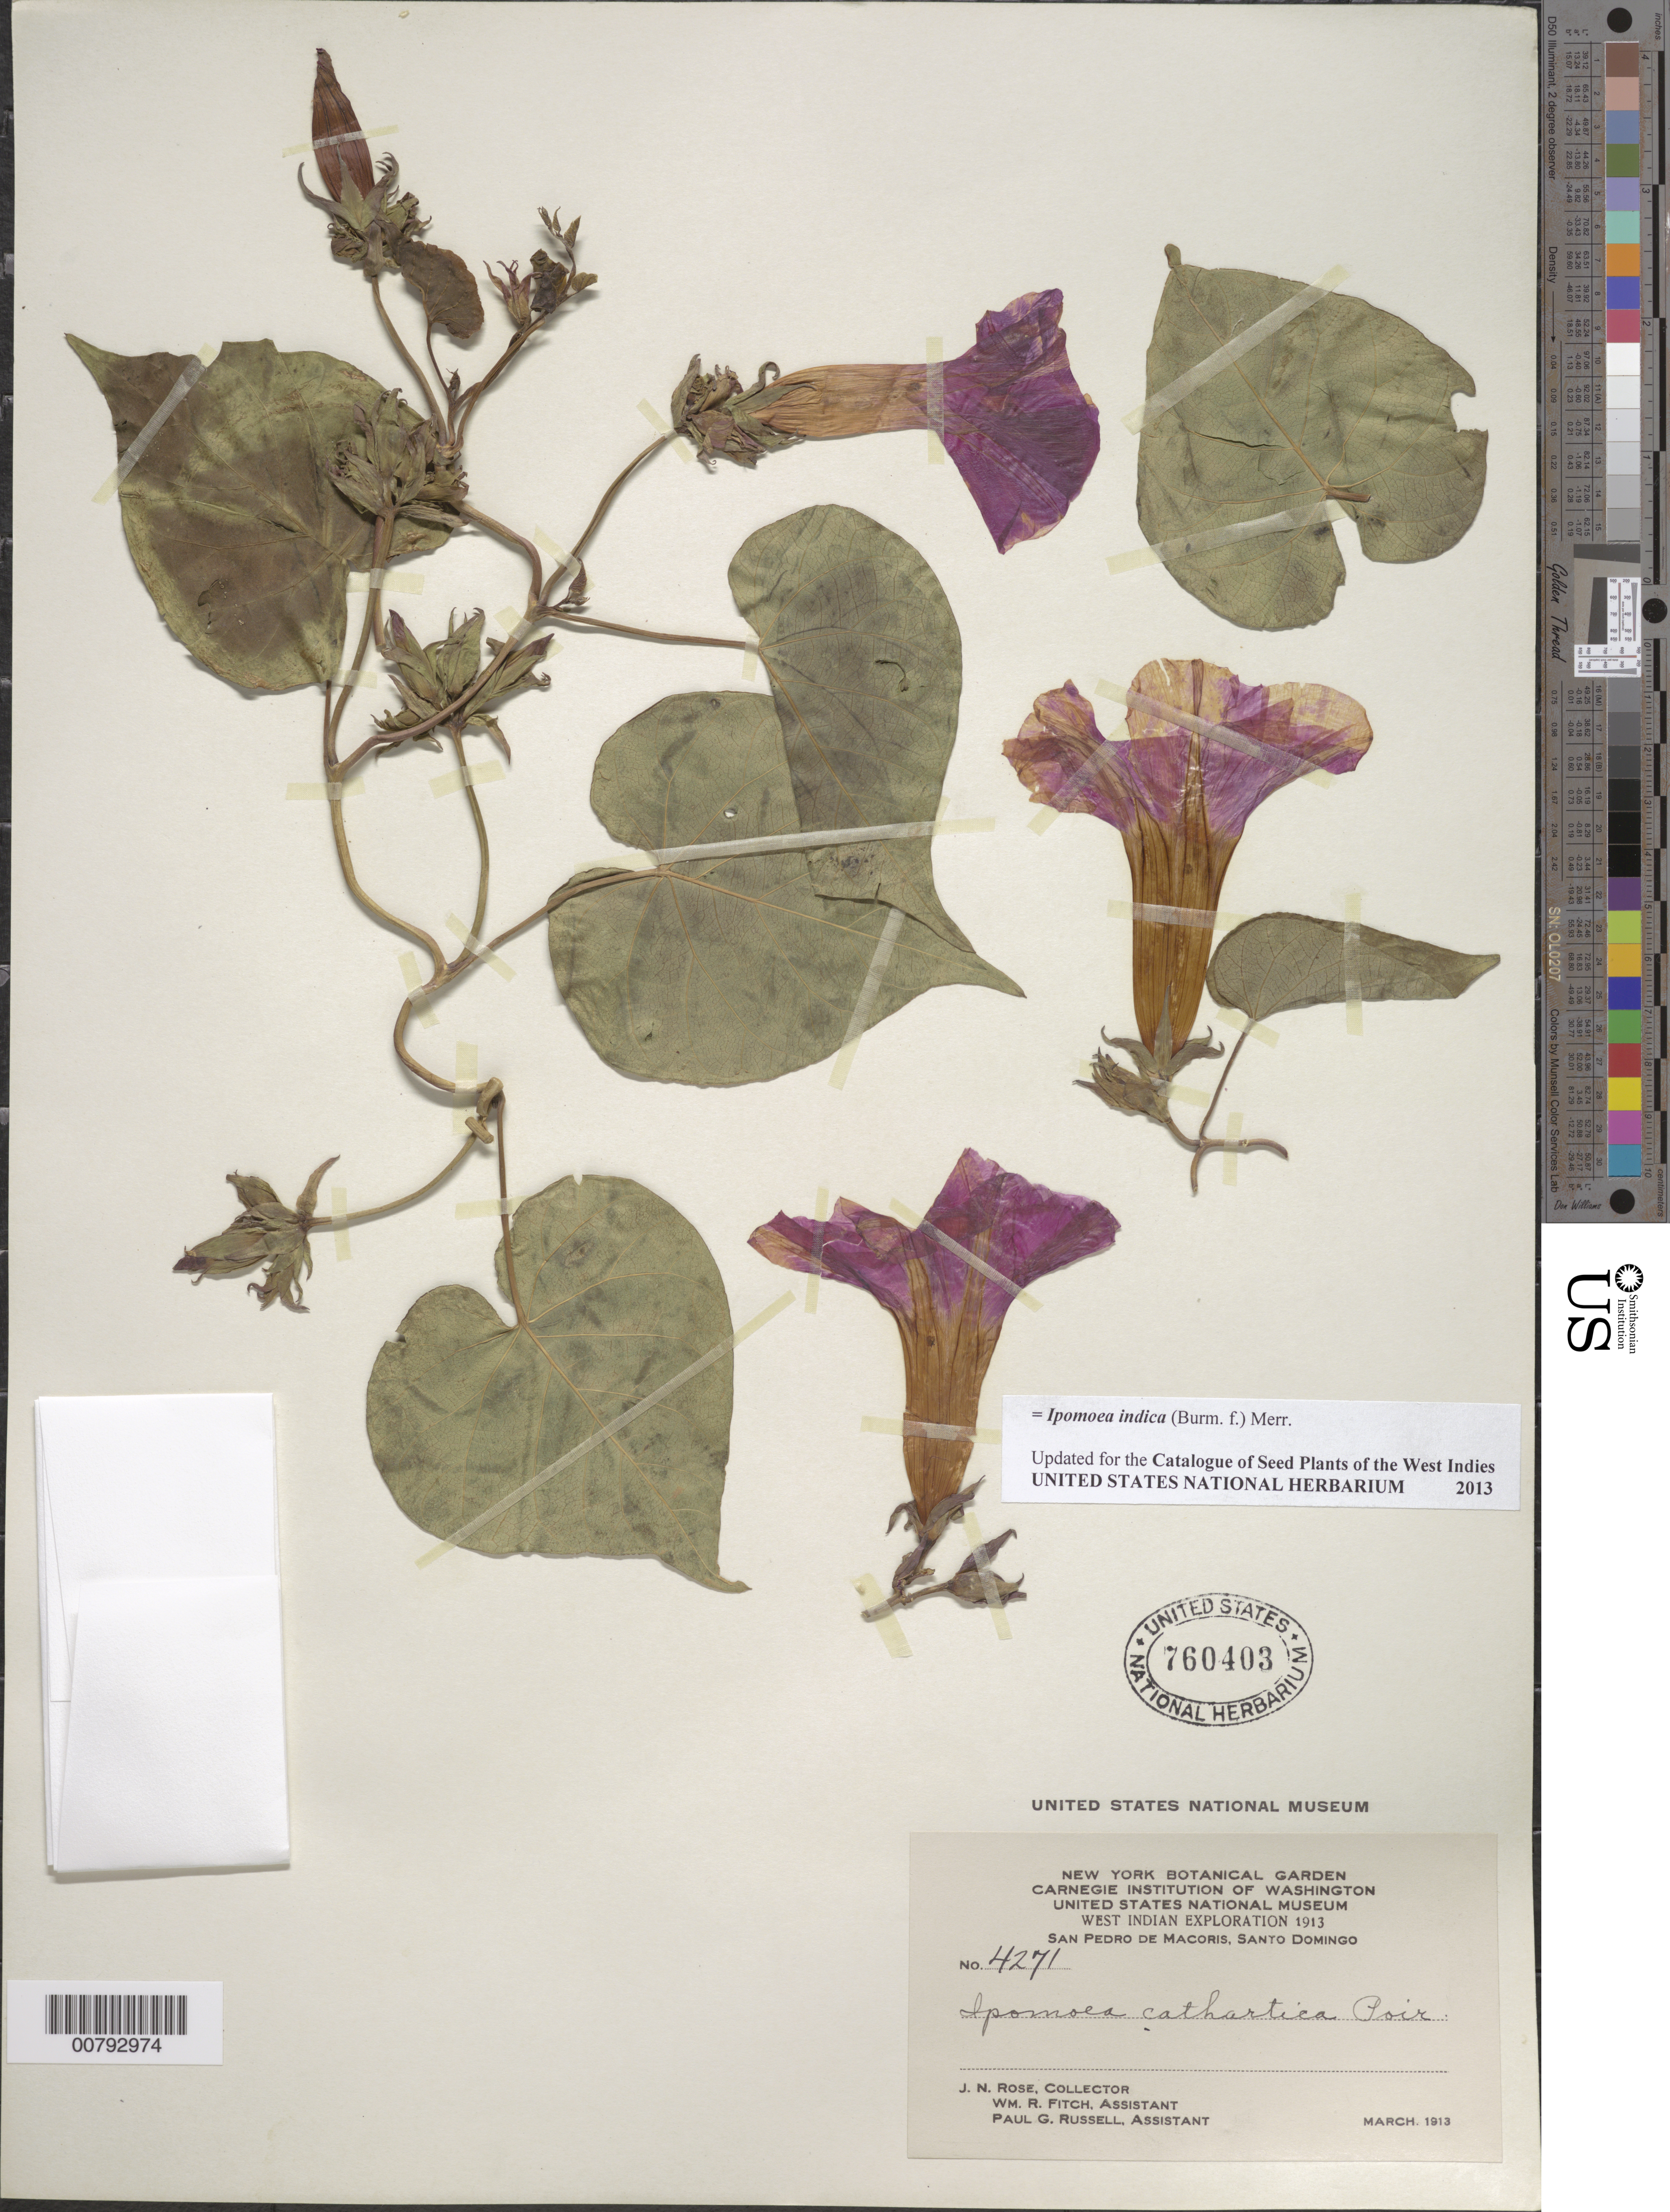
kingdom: Plantae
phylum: Tracheophyta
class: Magnoliopsida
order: Solanales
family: Convolvulaceae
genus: Ipomoea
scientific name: Ipomoea indica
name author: (Burm.) Merr.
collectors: J. N. Rose, W. R. Fitch & P. G. Russell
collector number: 4271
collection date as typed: Mar 1913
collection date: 1913-03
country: Dominican Republic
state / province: San Pedro de Macoris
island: Hispaniola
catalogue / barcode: US 760403